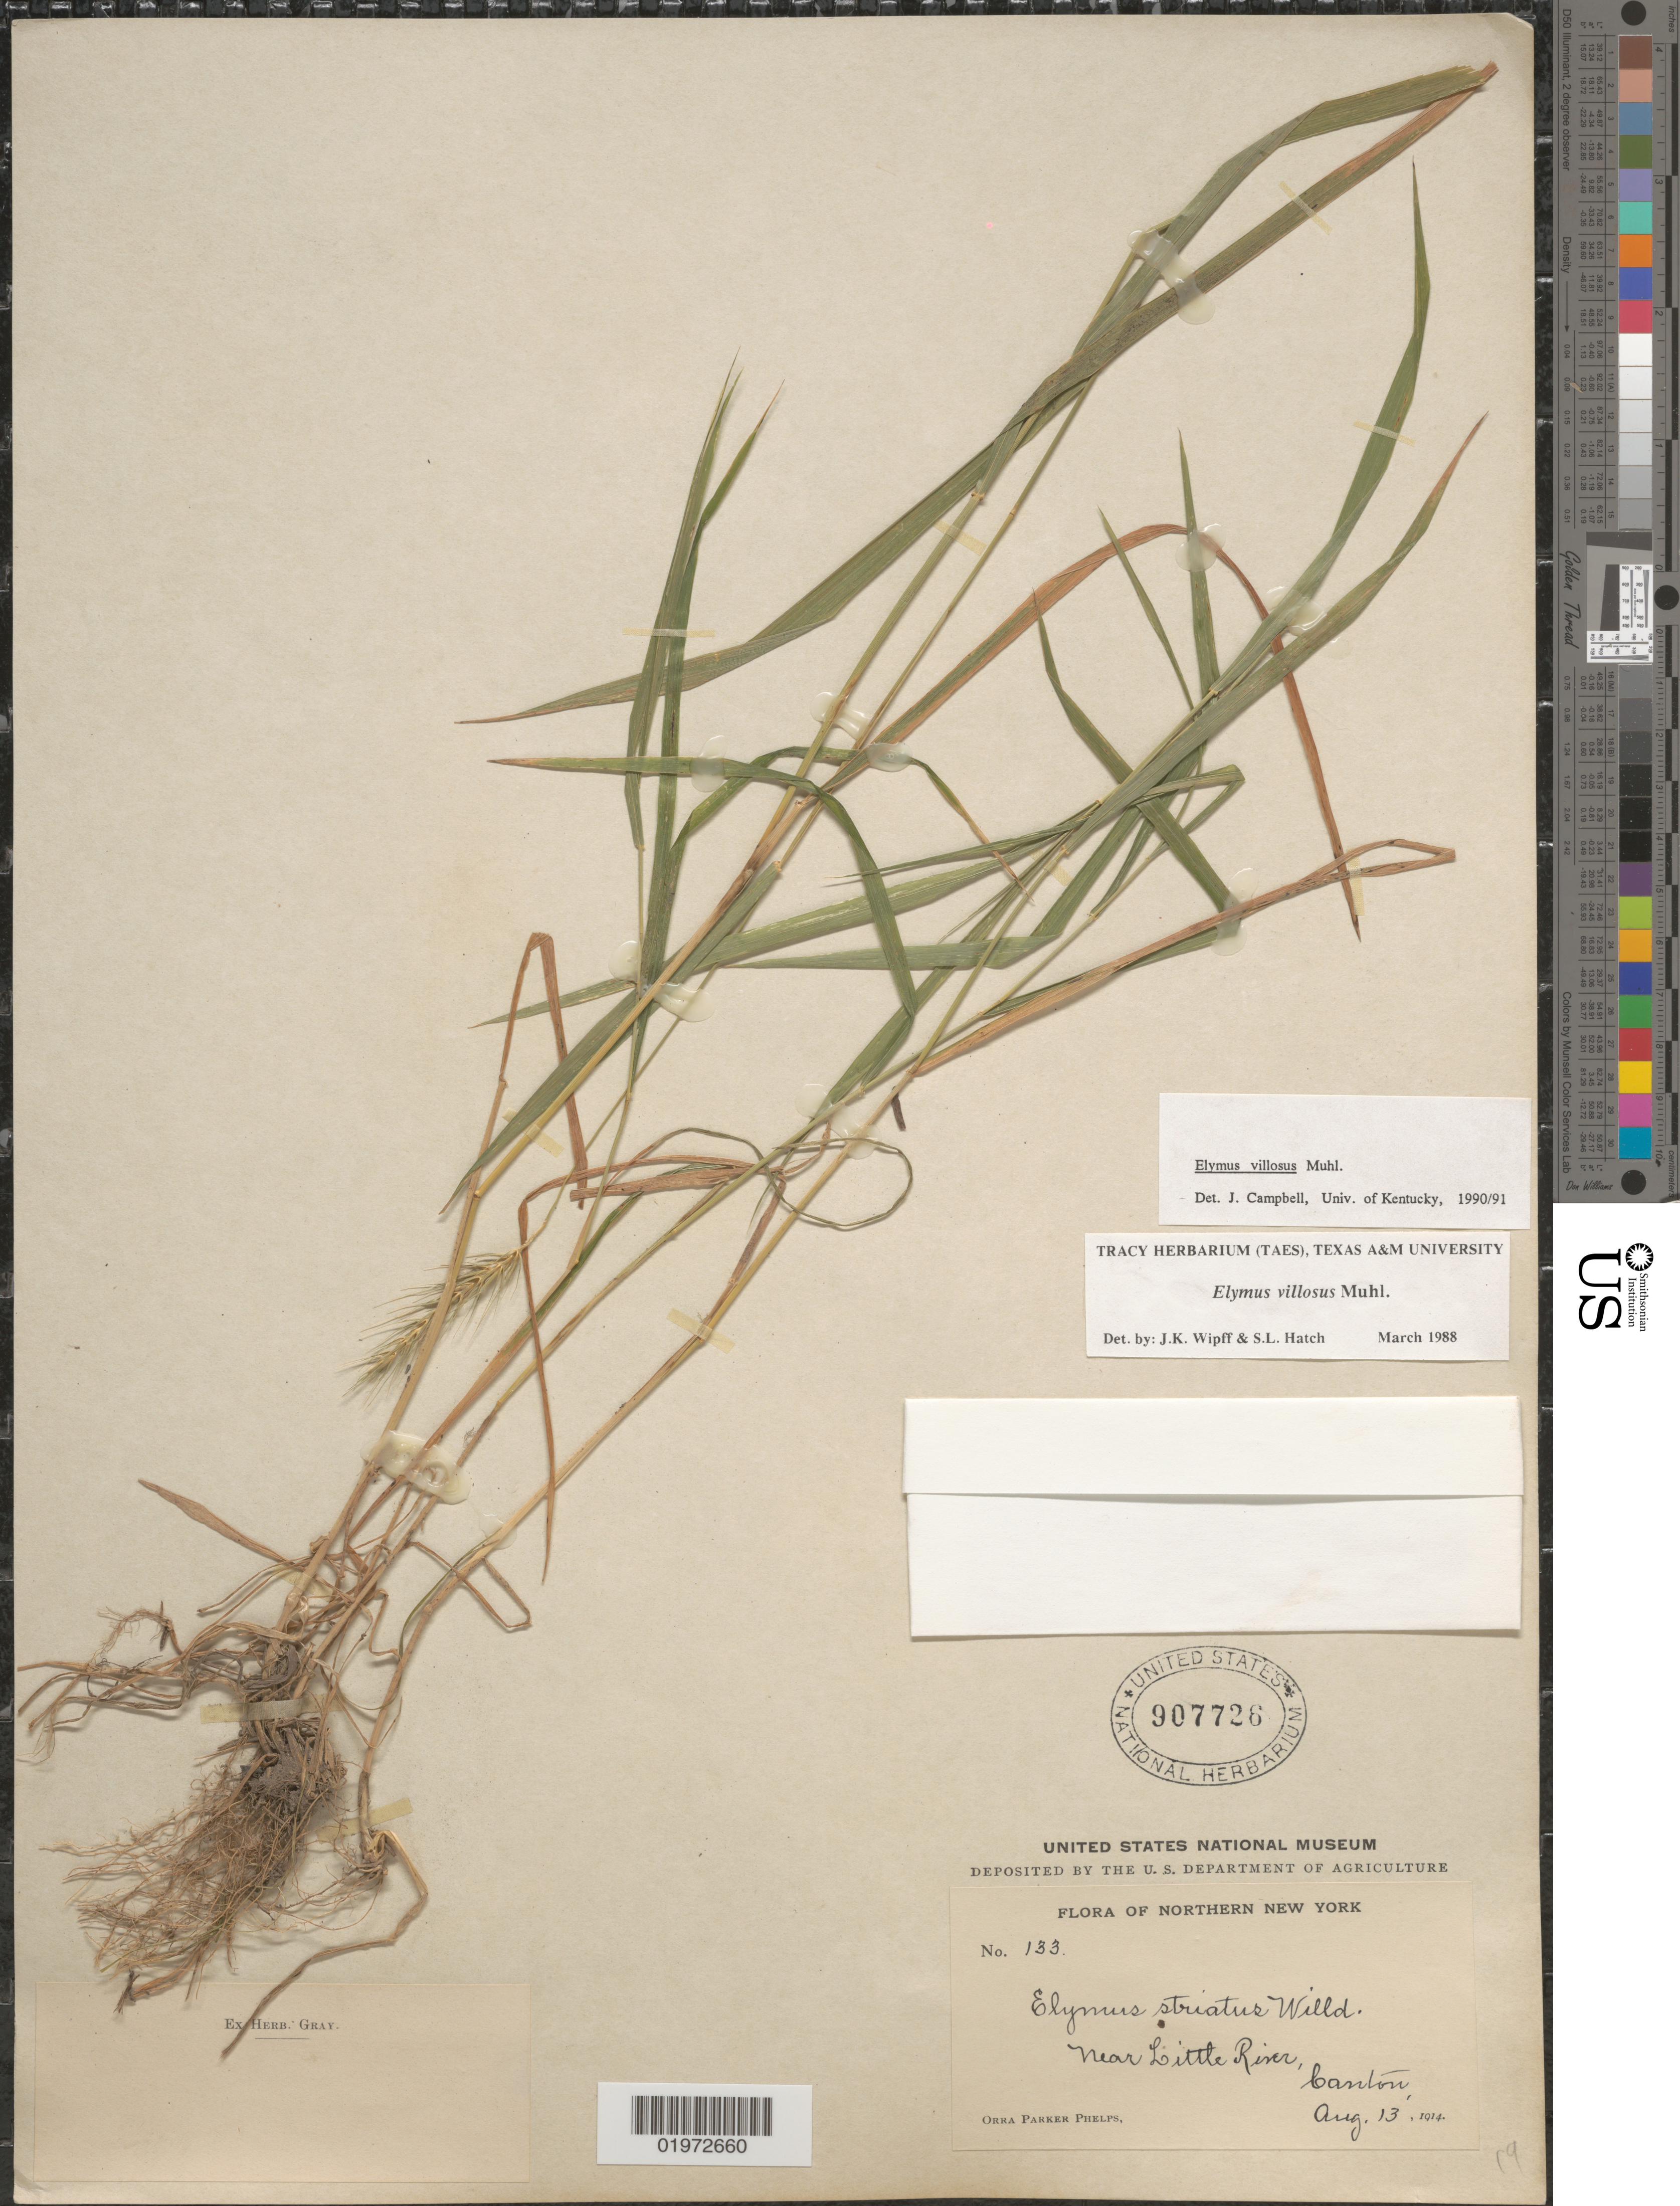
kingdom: Plantae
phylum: Tracheophyta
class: Liliopsida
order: Poales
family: Poaceae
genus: Elymus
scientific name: Elymus villosus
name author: Muhl. ex Willd.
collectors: O. P. Phelps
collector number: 133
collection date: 1914-08-13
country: United States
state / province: New York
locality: Northern New York. Near Little River, Canton.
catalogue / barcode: US 907726